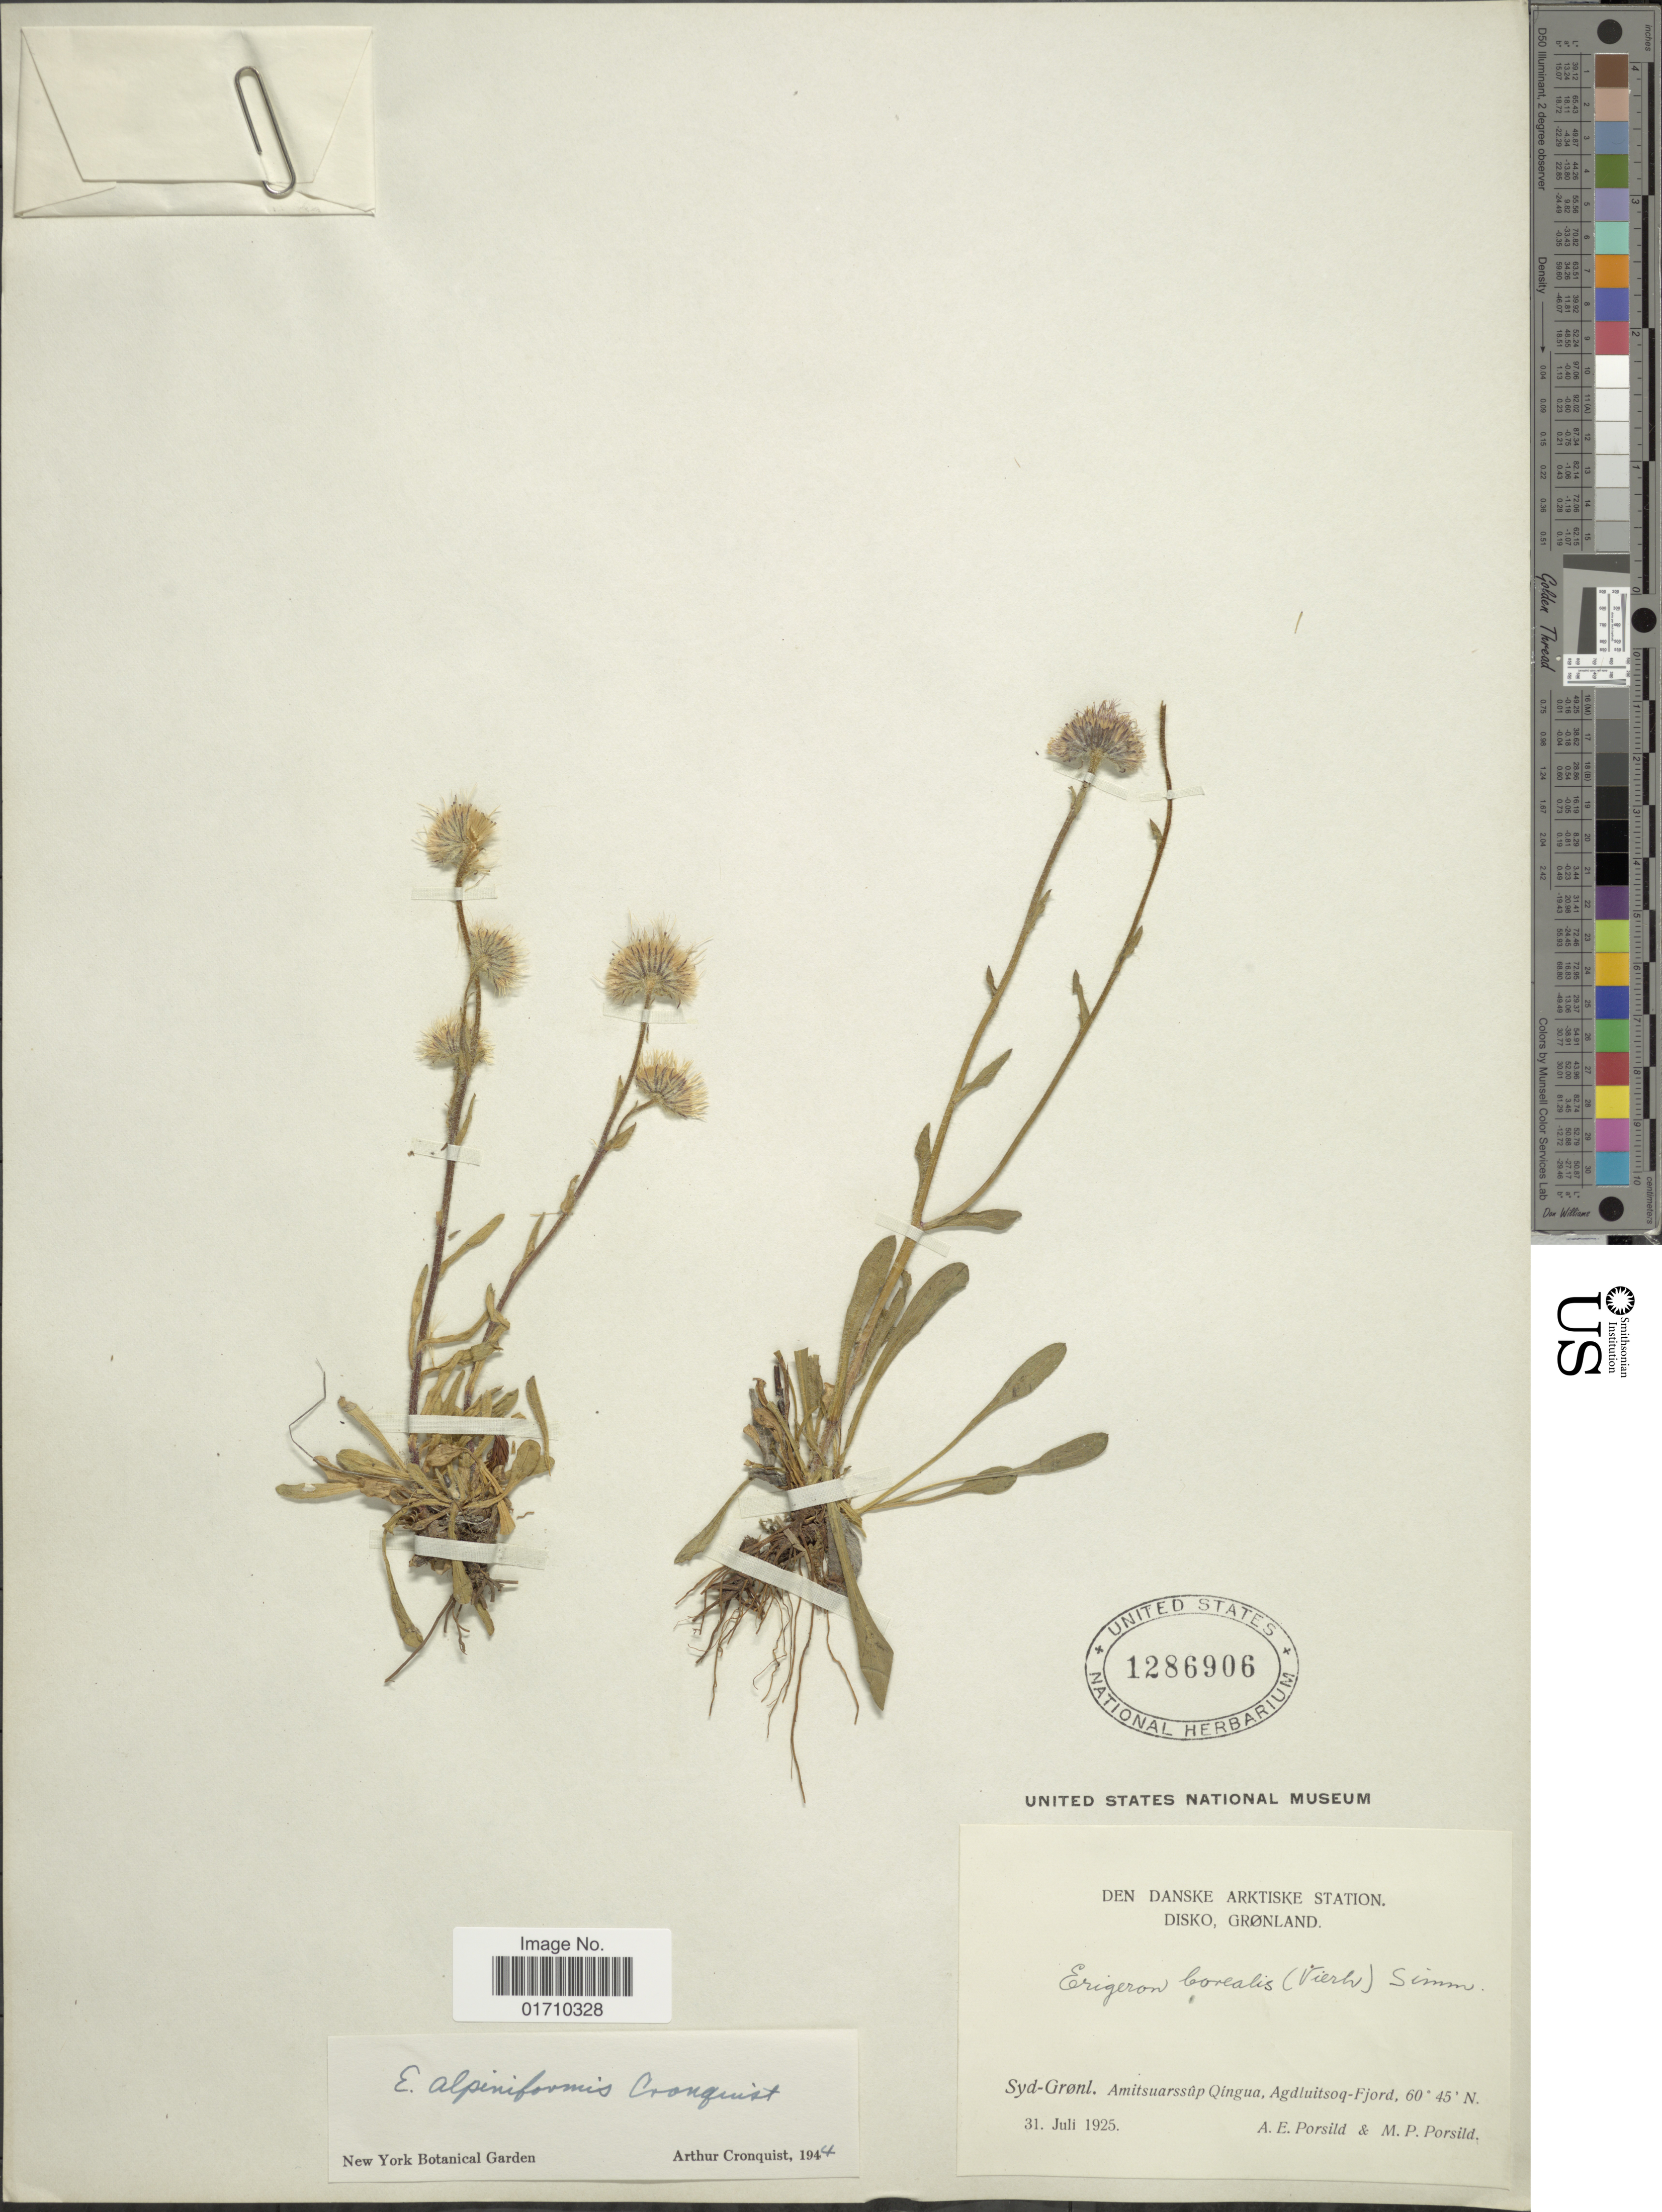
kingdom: Plantae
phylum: Tracheophyta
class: Magnoliopsida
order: Asterales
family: Asteraceae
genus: Erigeron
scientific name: Erigeron alpiniformis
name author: Cronq.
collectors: A. E. Porsild & M. P. Porsild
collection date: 1925-07-31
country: Greenland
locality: Den Danske Arktiske Station, Disko, Syd-Grønl. Amitsuarssûp Quingua, Agdluitsoq-Fjord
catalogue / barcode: US 1286906